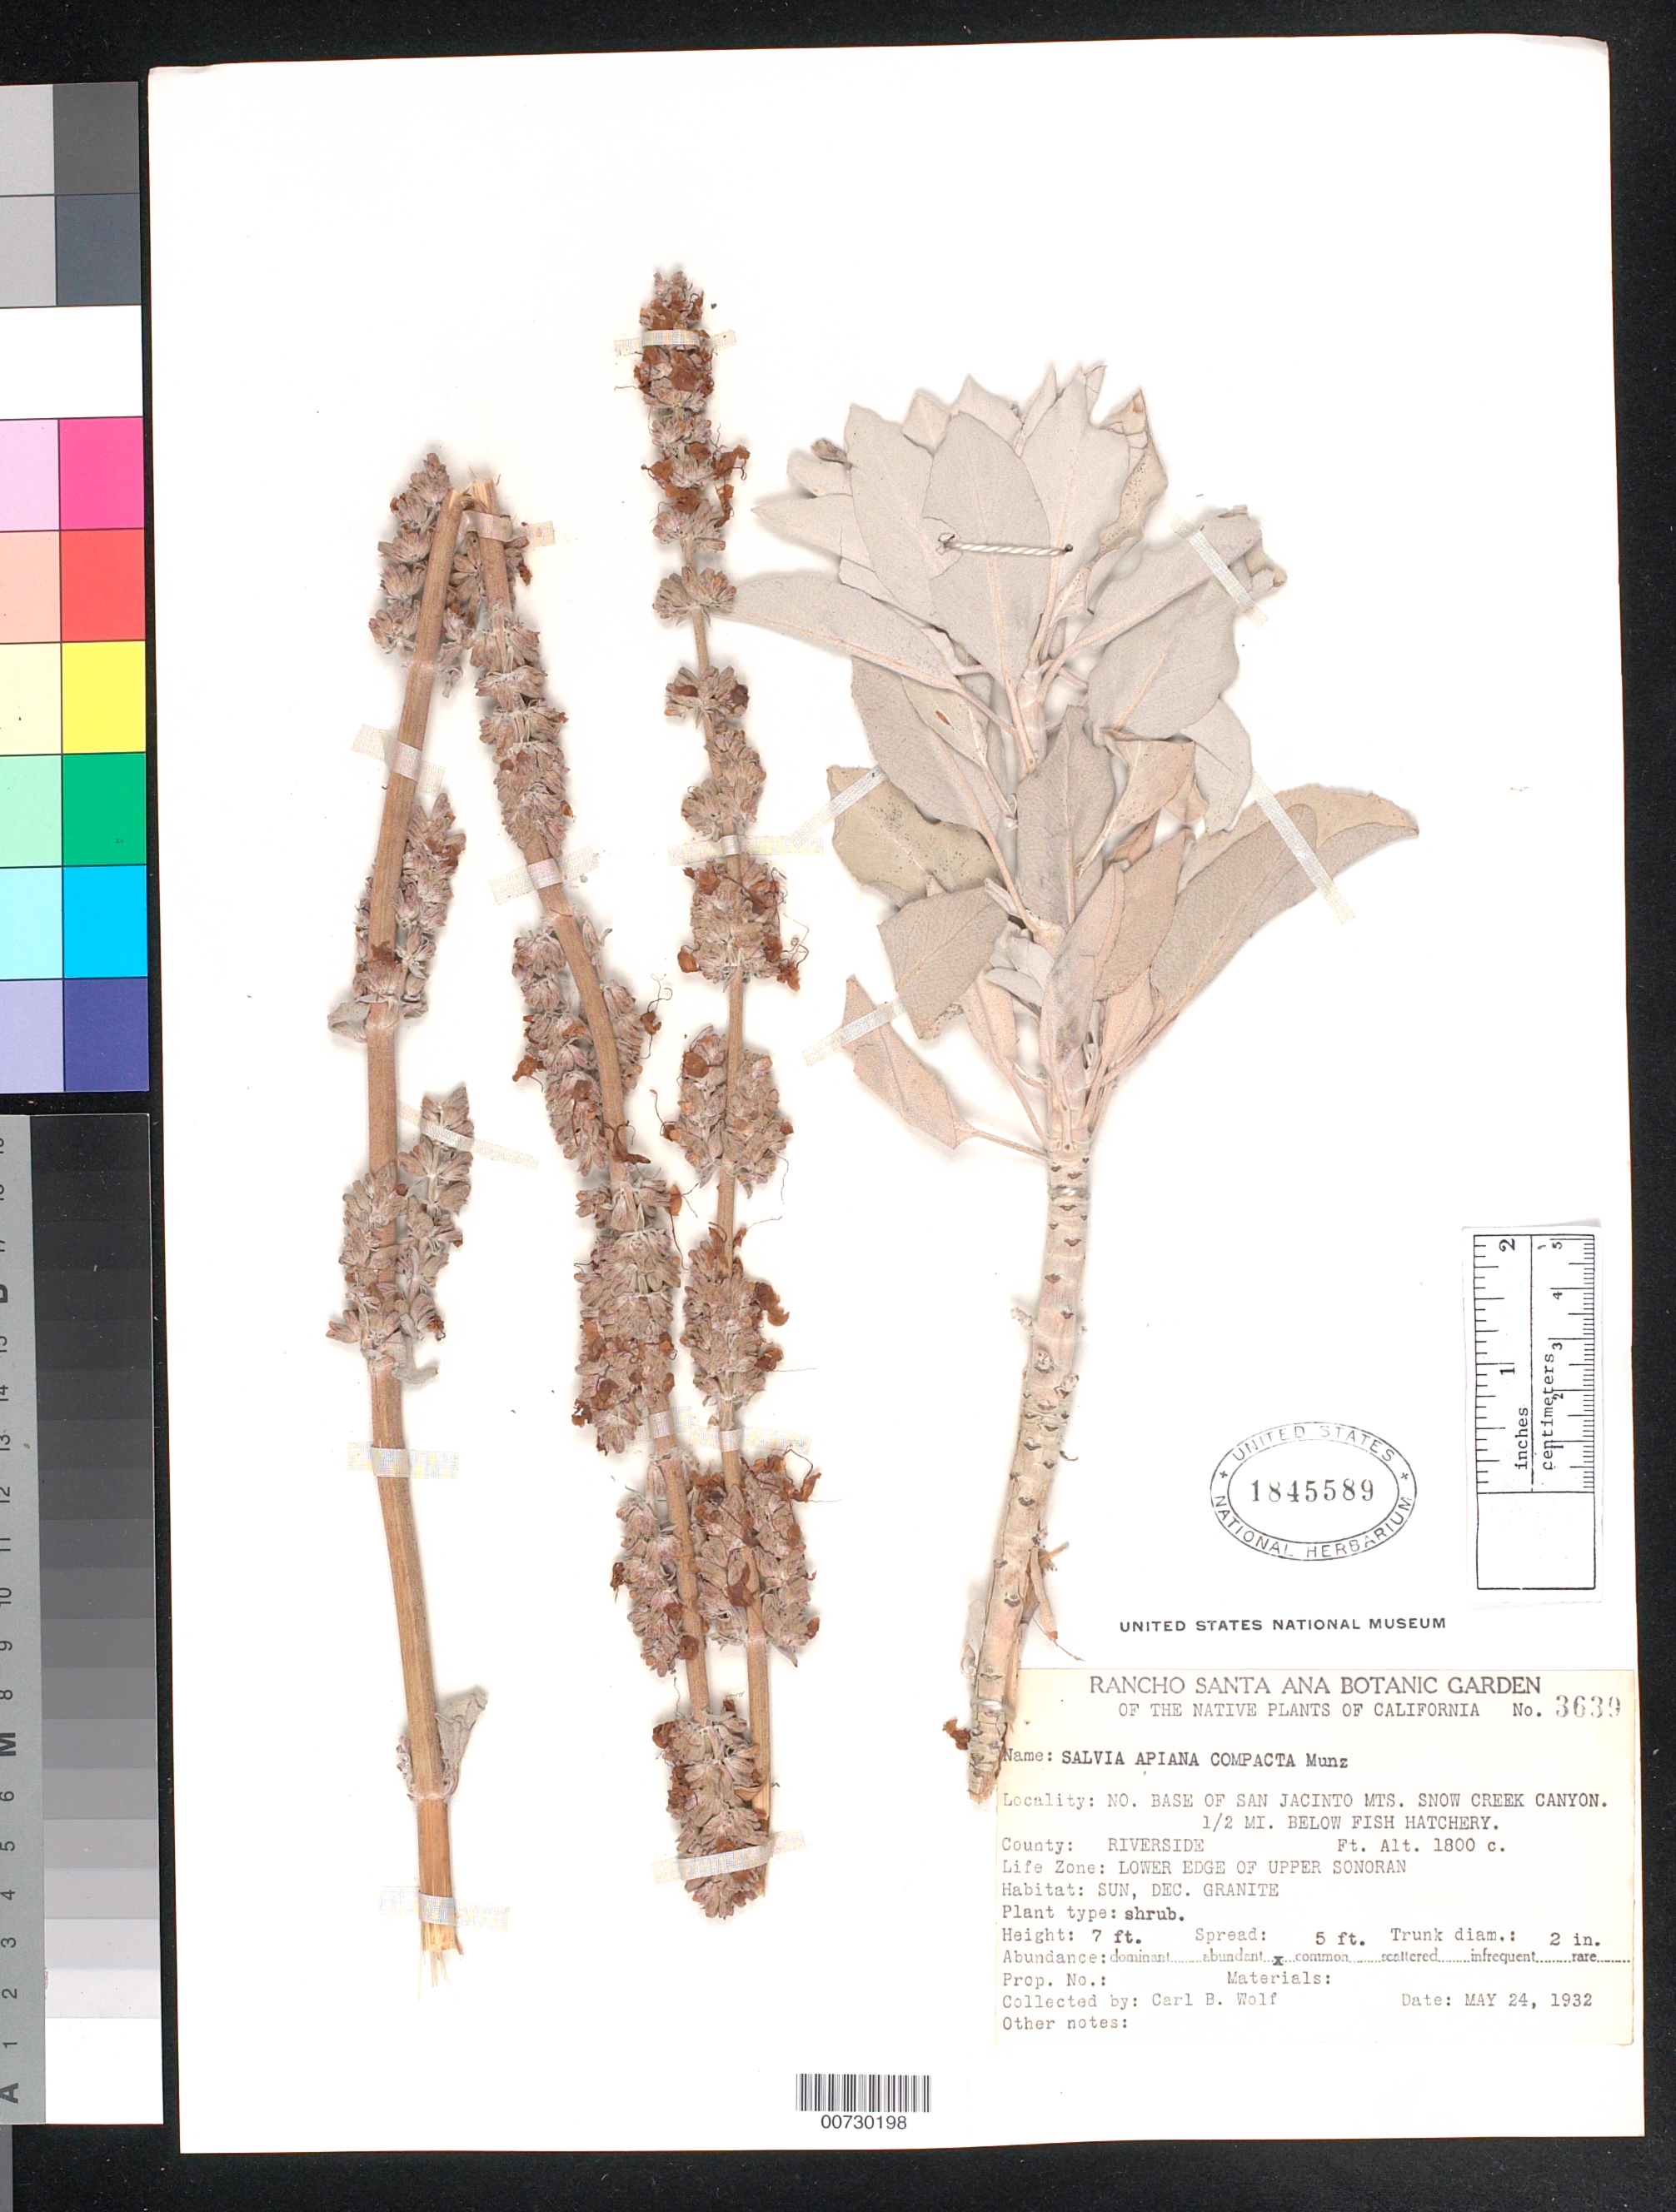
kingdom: Plantae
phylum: Tracheophyta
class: Magnoliopsida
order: Lamiales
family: Lamiaceae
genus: Salvia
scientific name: Salvia apiana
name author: Jeps.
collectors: C. B. Wolf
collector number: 3639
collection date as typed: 24 May 1932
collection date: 1932-05-24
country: United States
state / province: California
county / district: Riverside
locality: Base of San Jacinto Mts. Snow creek canyon. 1/2 mi. below fish hatchery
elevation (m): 549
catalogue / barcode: US 1845589